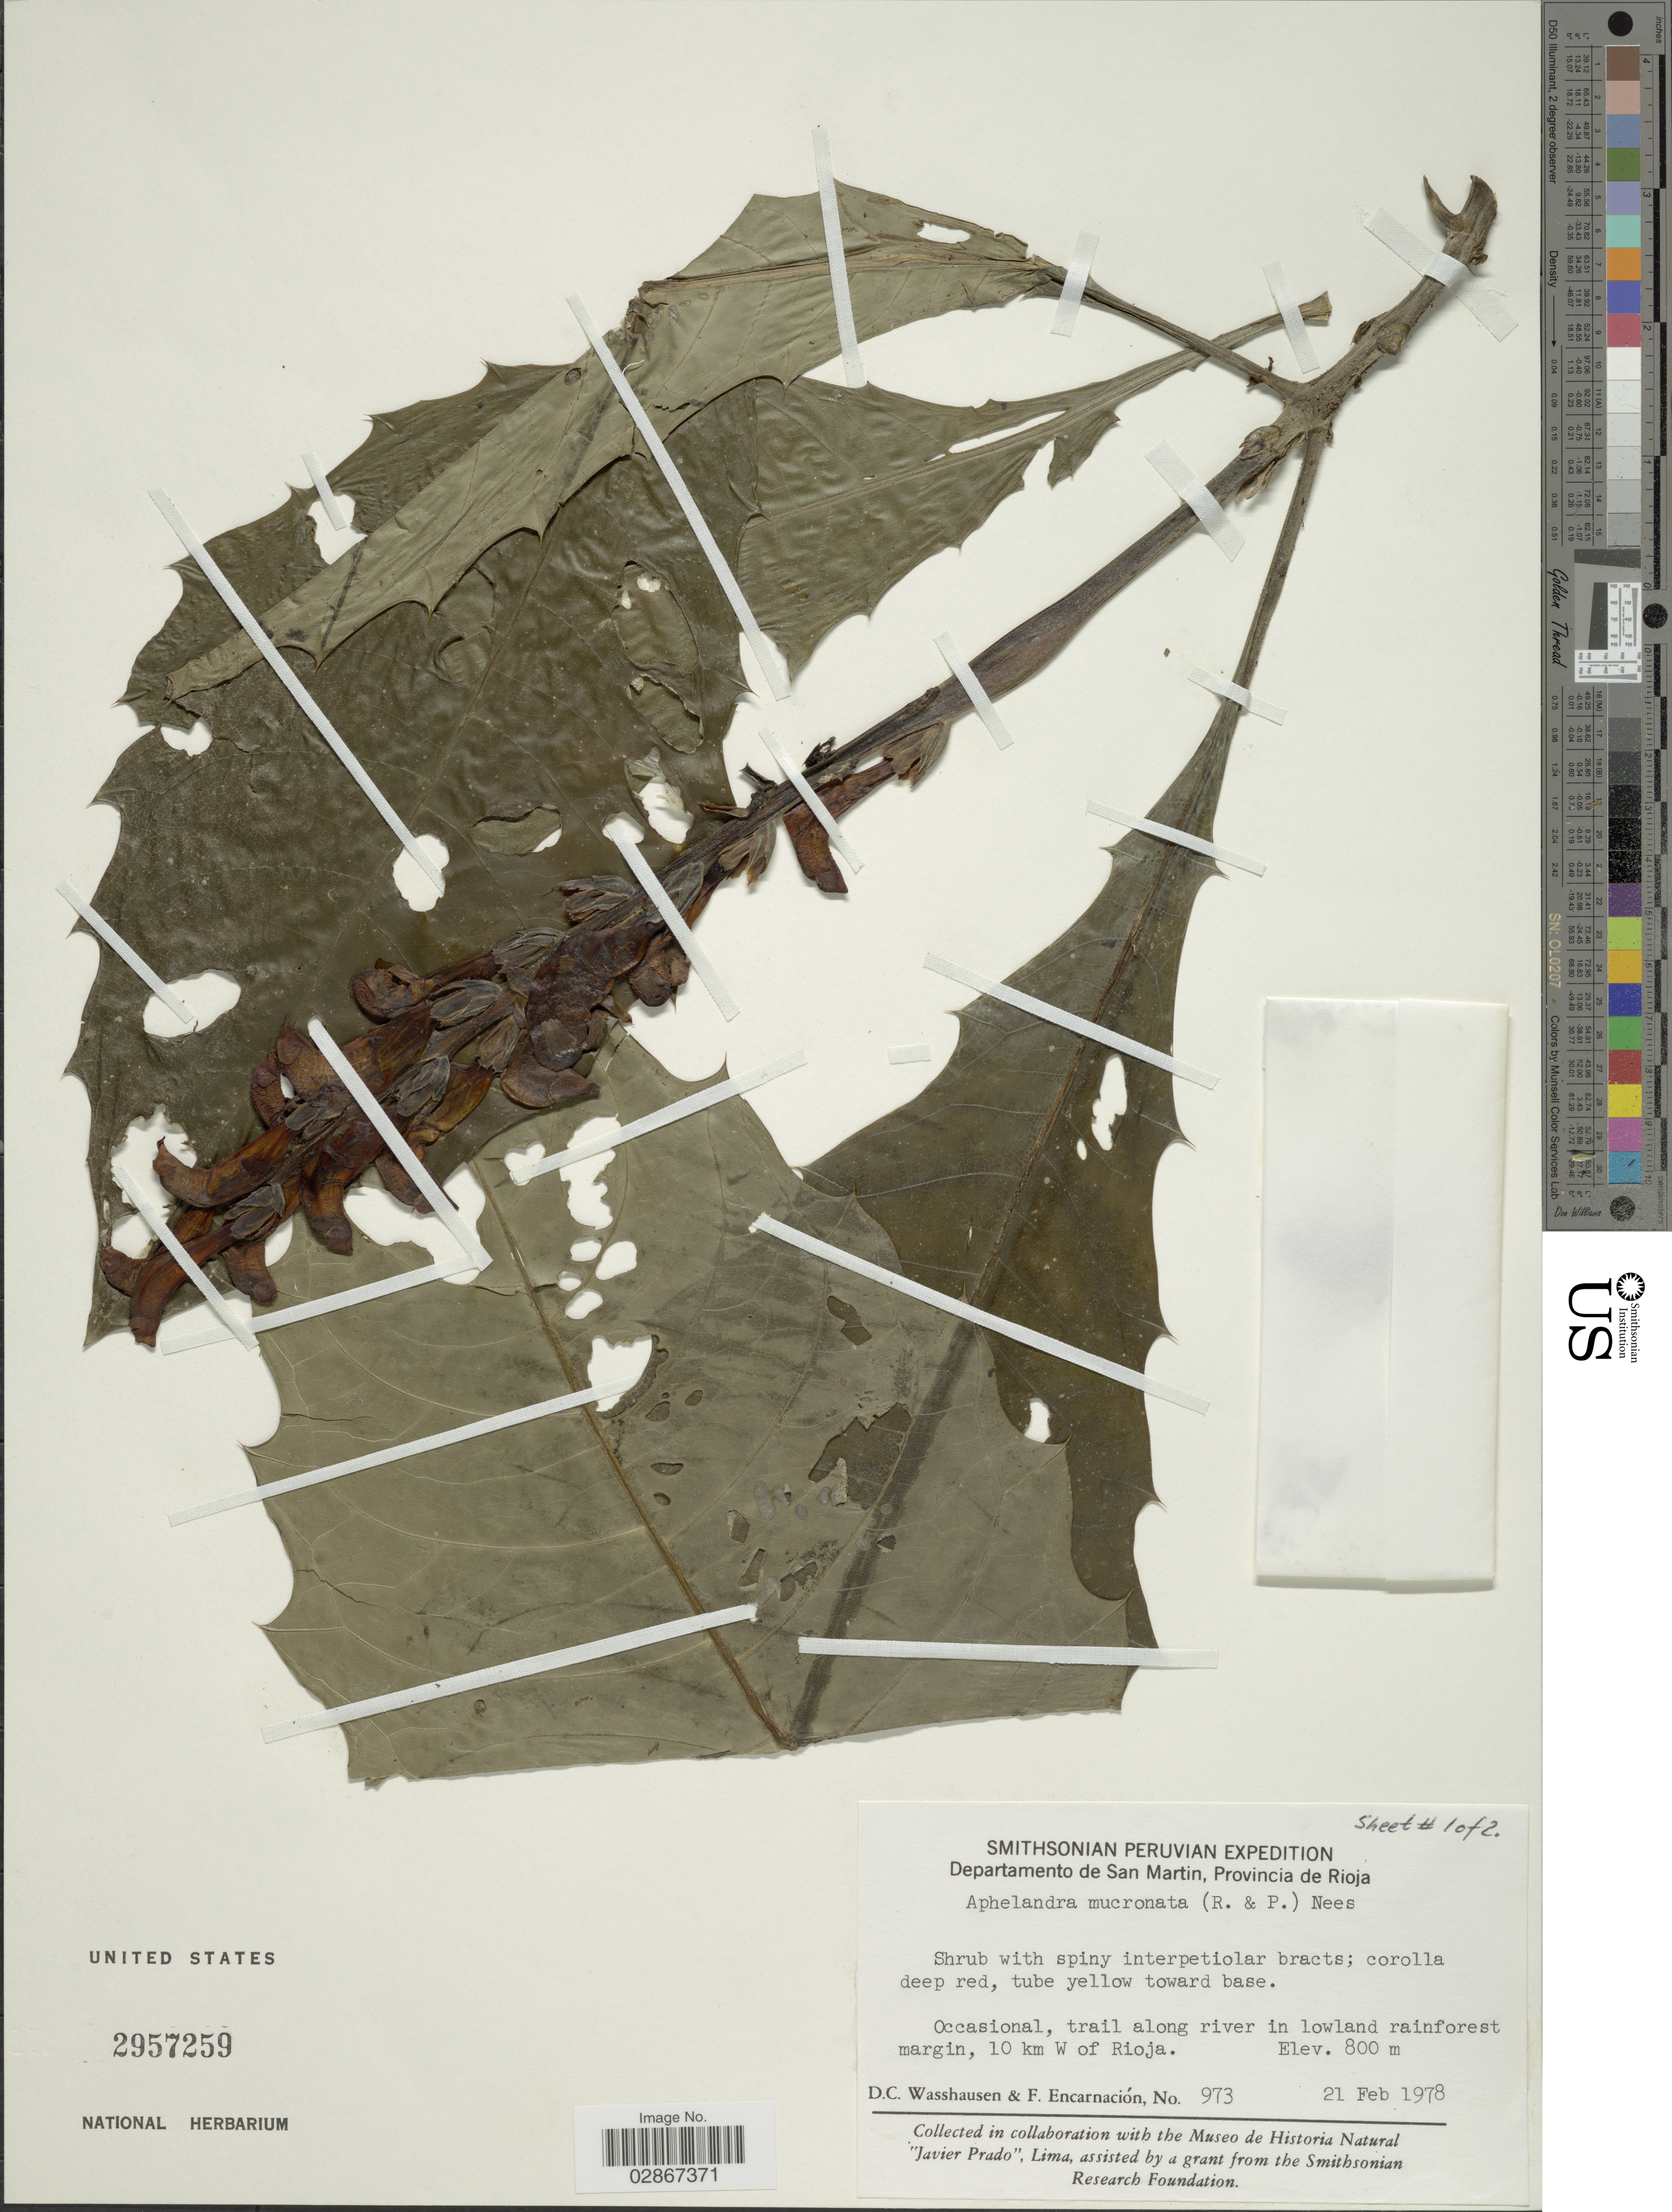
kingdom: Plantae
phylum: Tracheophyta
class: Magnoliopsida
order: Lamiales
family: Acanthaceae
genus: Aphelandra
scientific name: Aphelandra mucronata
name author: (Ruiz & Pav.) Nees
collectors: D. C. Wasshausen & F. Encarnación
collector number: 973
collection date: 1978-02-21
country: Peru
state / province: San Martín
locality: Departamento de San Martin, Provincia de Rioja. Occasional, trail along river in lowland rainforest margin, 10 km W of Rioja.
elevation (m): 800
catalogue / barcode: US 2957259